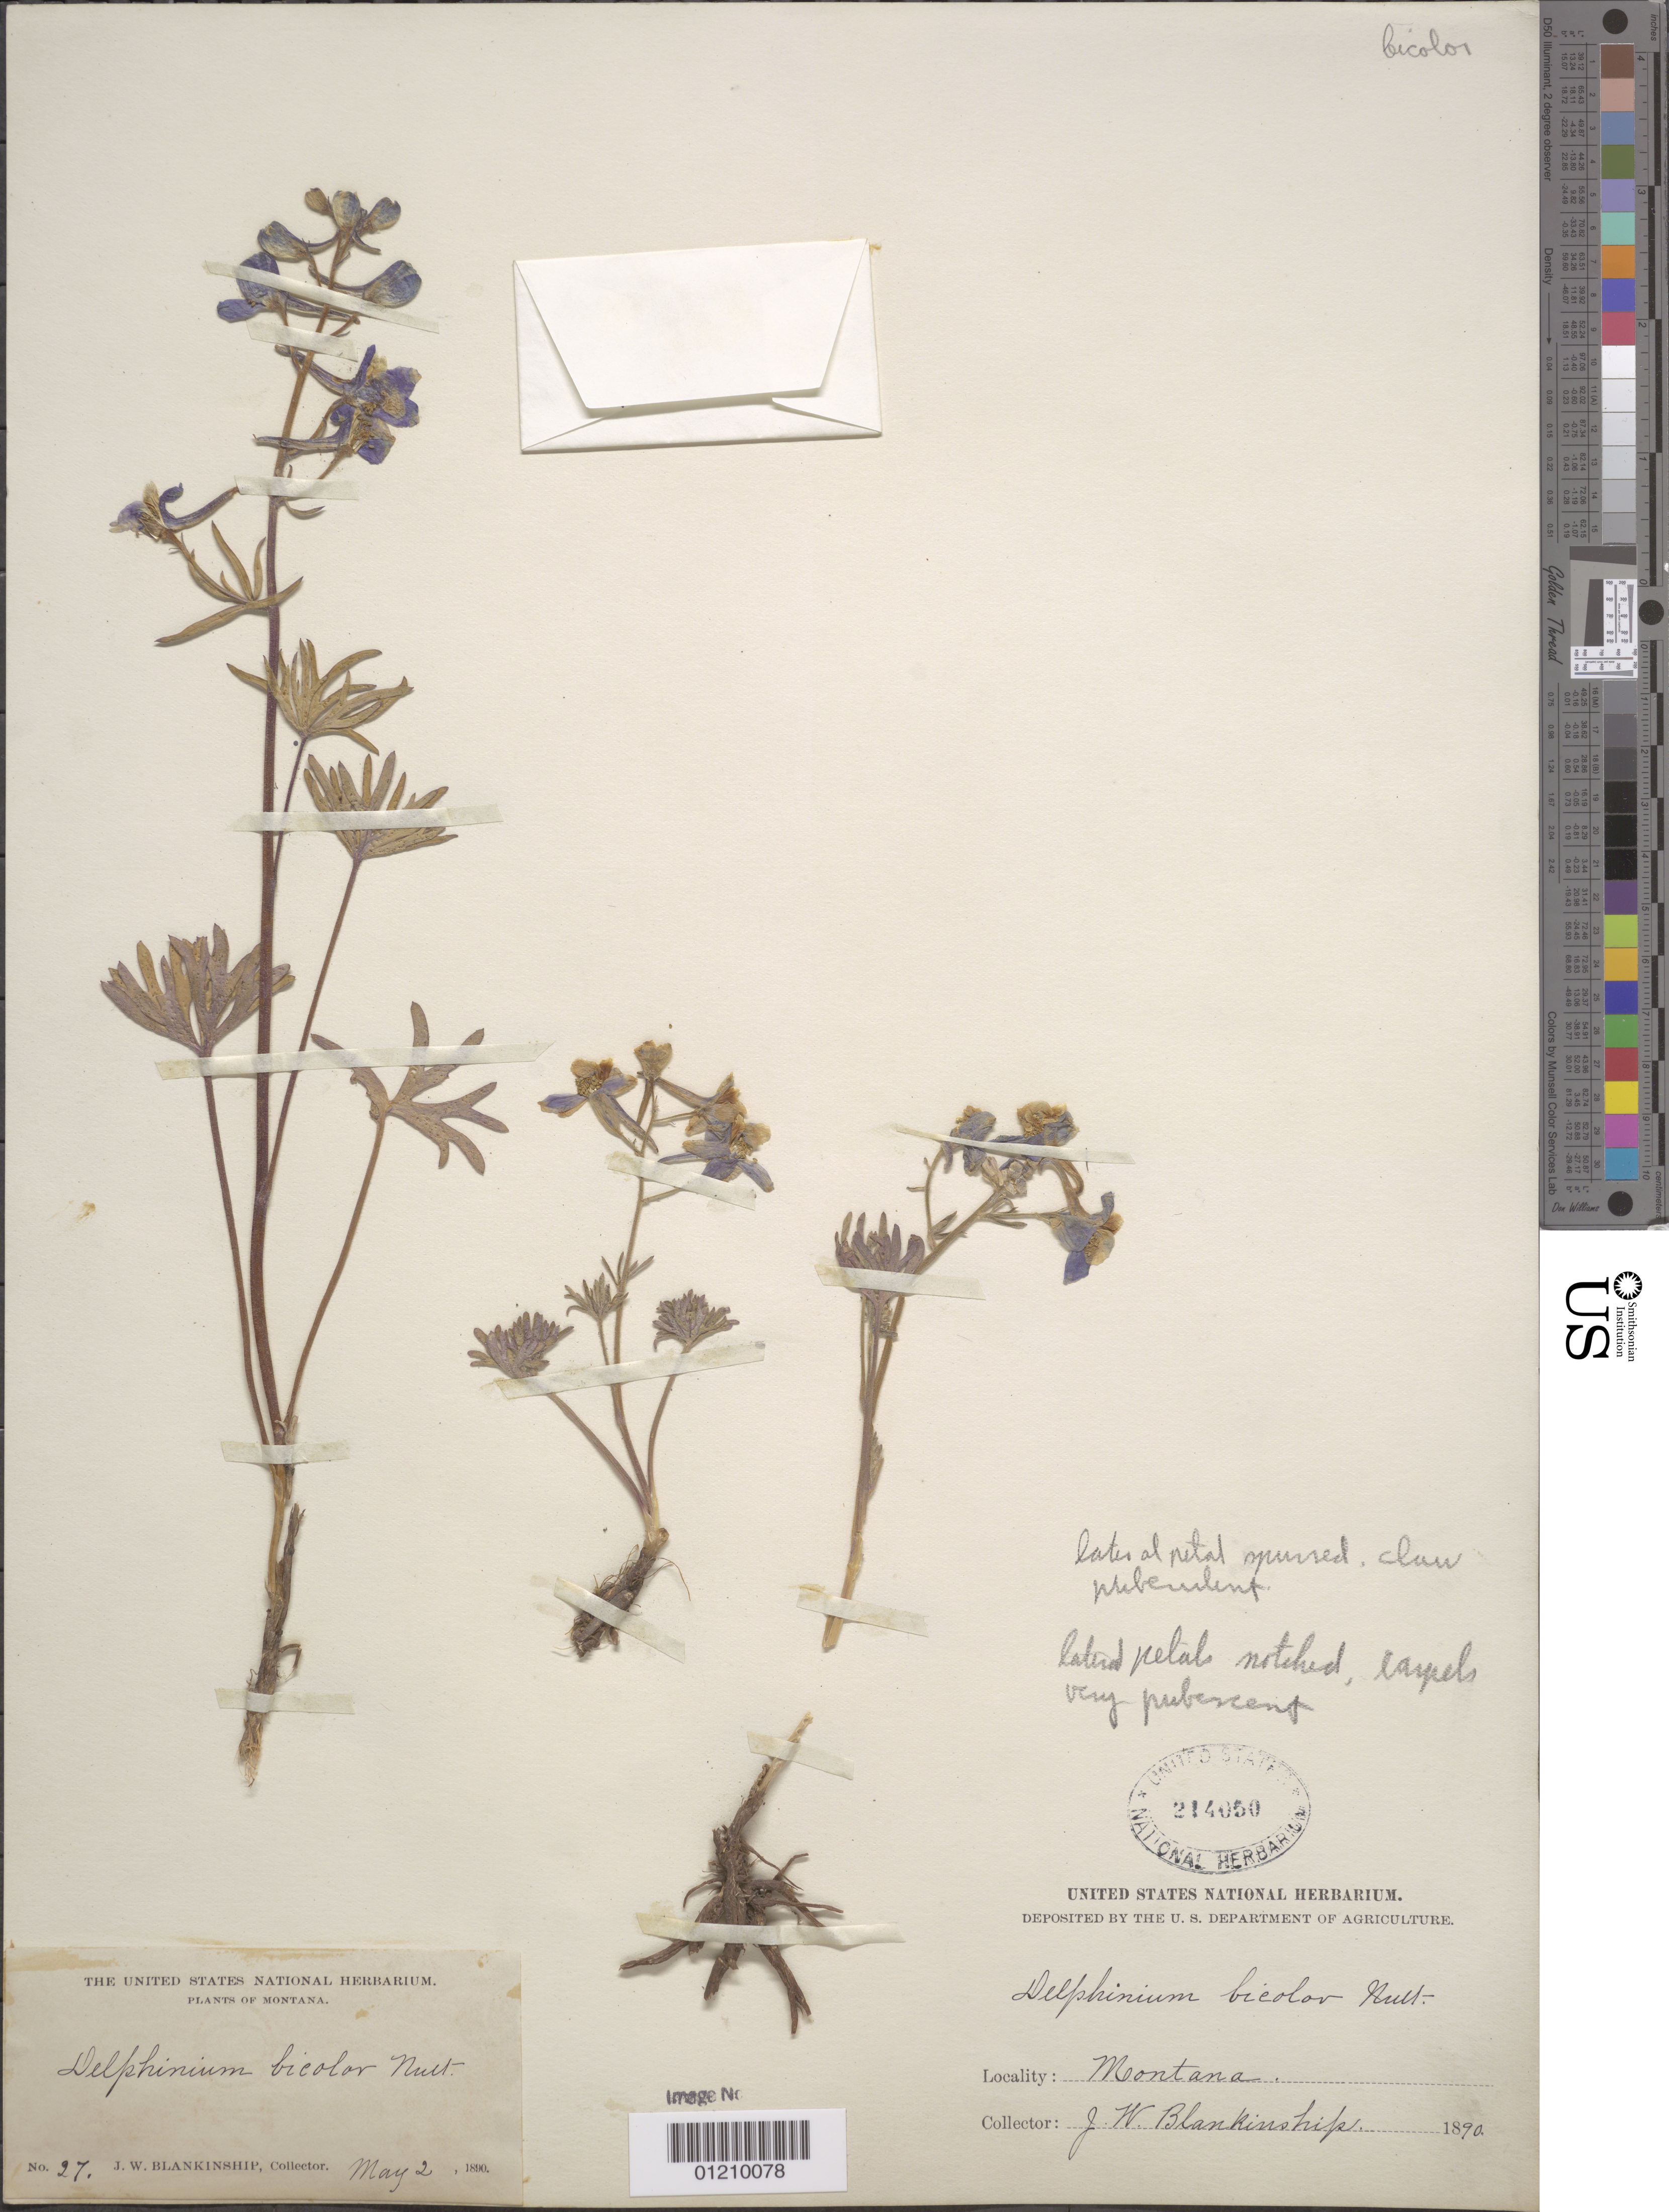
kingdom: Plantae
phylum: Tracheophyta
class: Magnoliopsida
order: Ranunculales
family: Ranunculaceae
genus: Delphinium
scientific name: Delphinium bicolor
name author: Nutt.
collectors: J. W. Blankinship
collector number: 27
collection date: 1890-05-02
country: United States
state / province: Montana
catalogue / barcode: US 214050